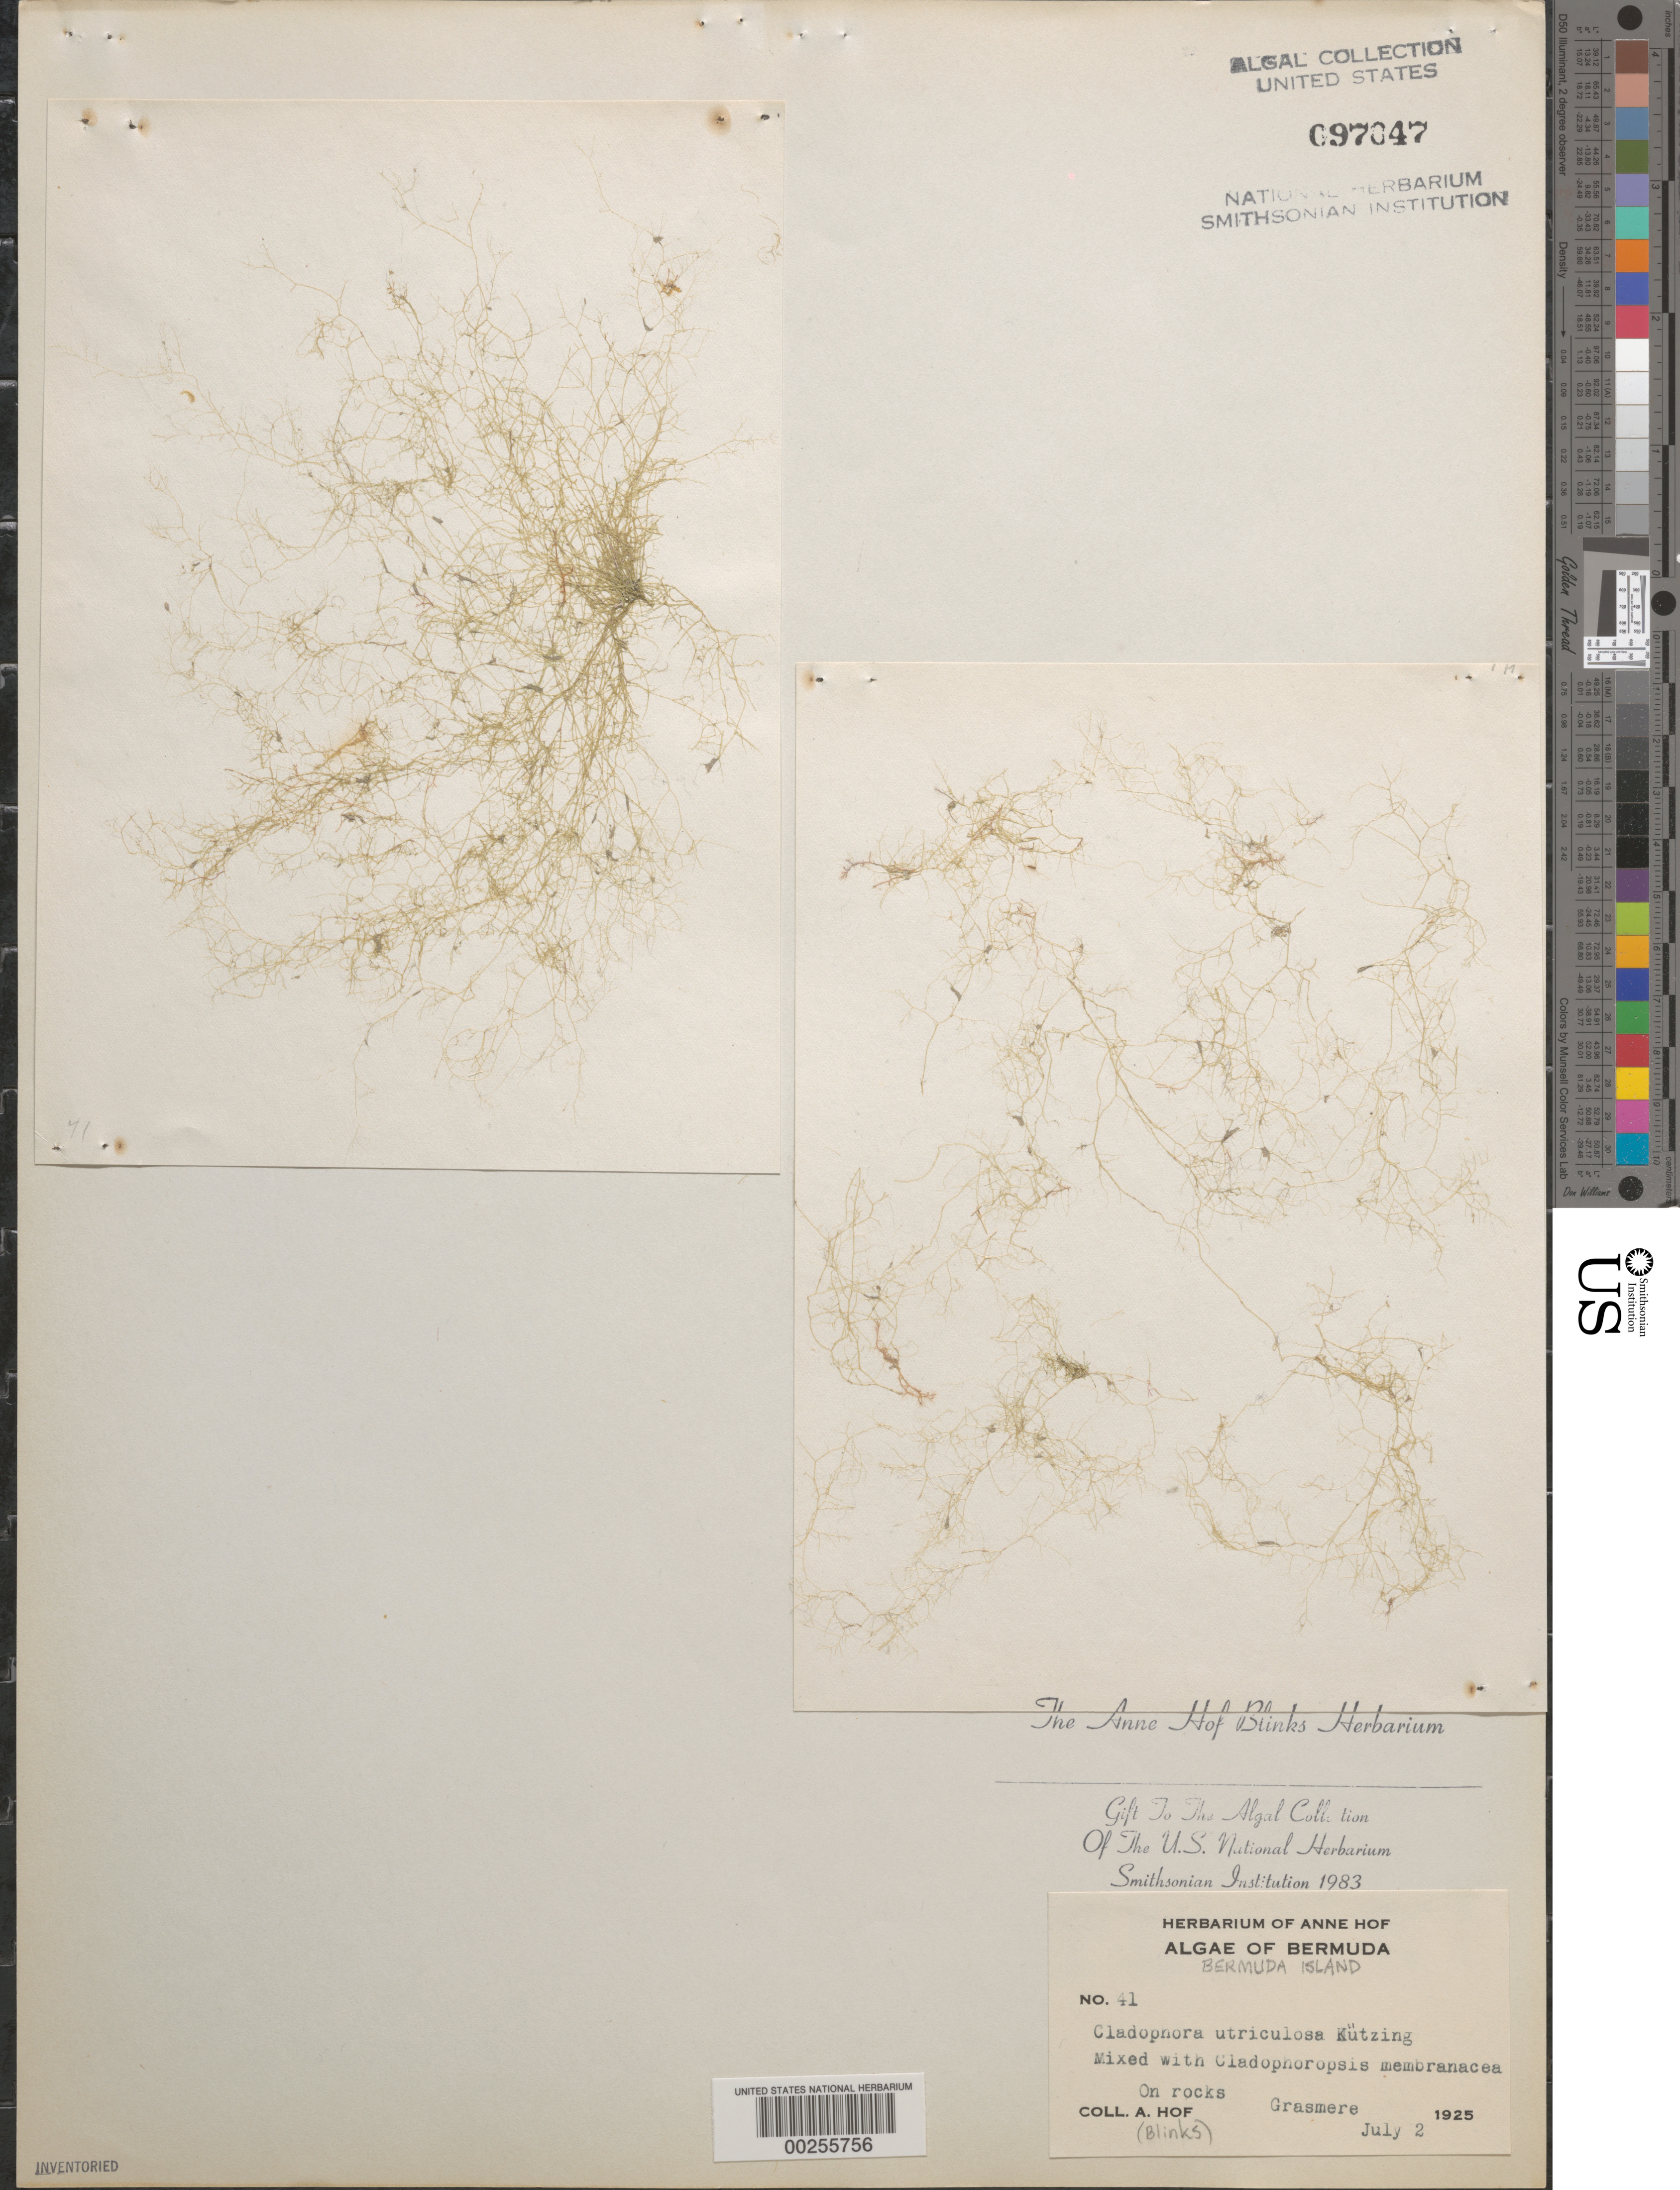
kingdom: Plantae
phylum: Chlorophyta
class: Ulvophyceae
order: Cladophorales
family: Cladophoraceae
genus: Cladophora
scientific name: Cladophora lehmanniana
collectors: A. Blinks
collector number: AHB 41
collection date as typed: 02 Jul 1925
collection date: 1925-07-02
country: Bermuda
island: Bermuda Island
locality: Grasmere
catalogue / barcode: US 97047